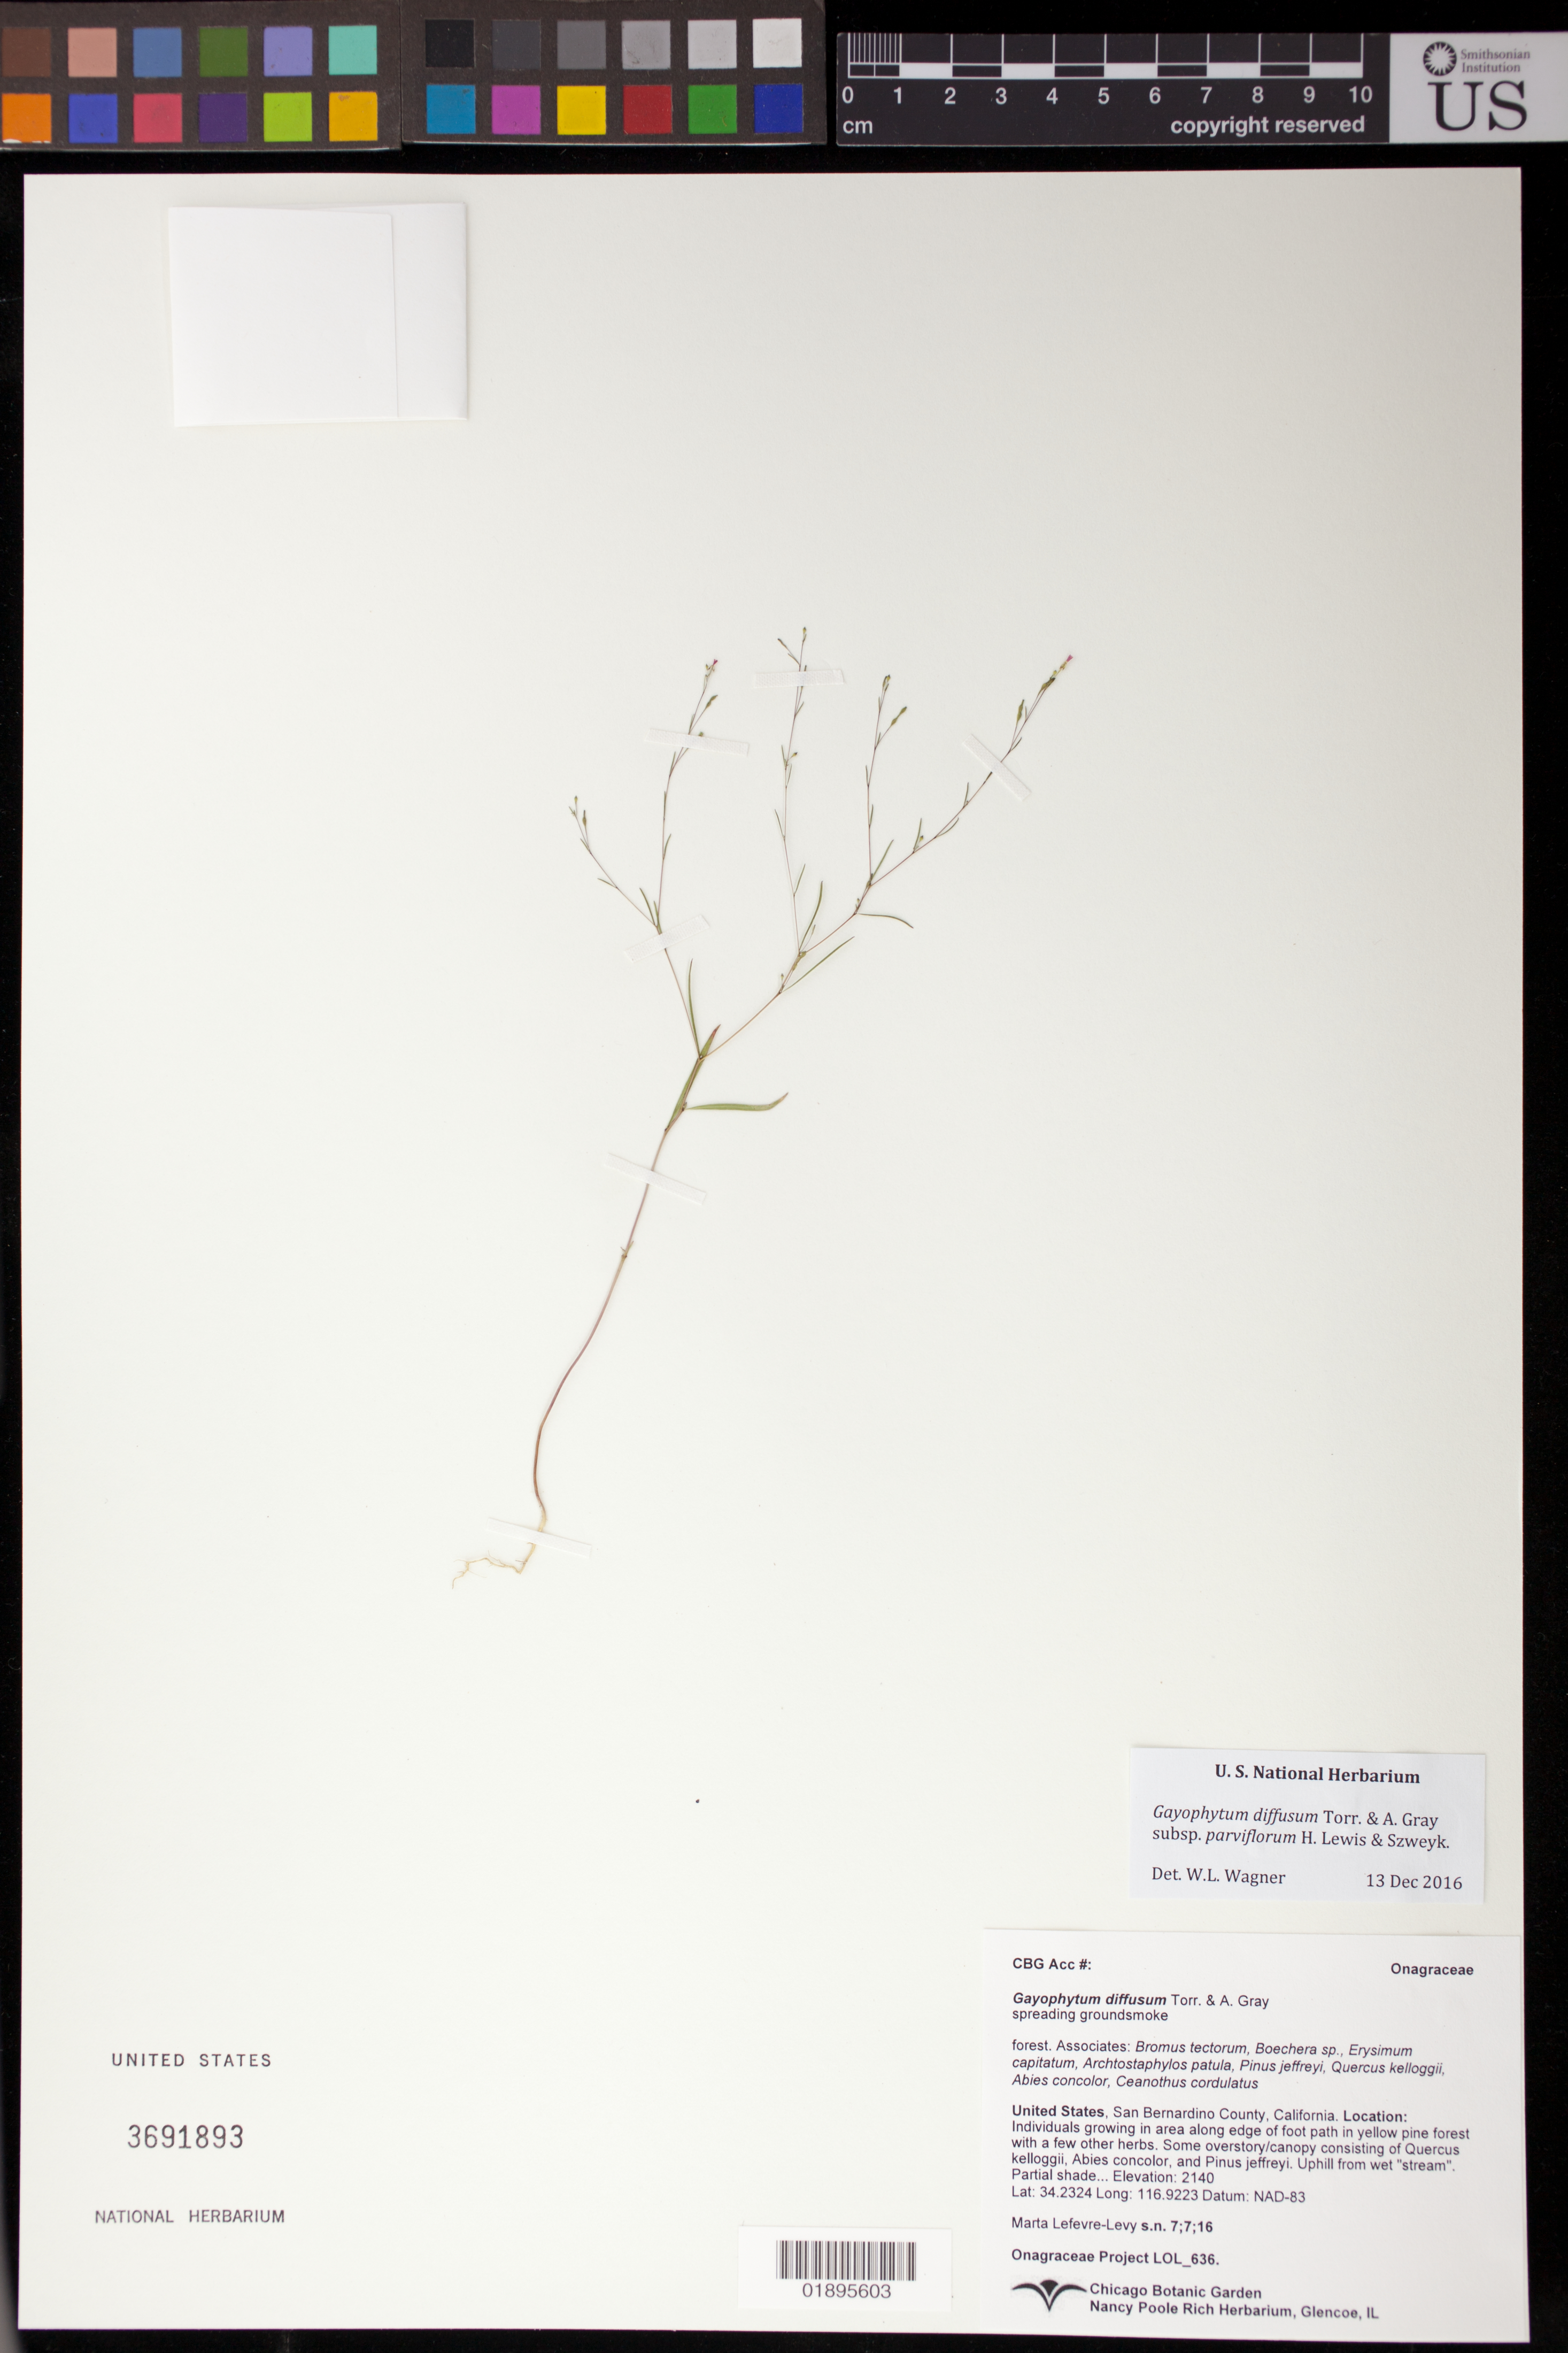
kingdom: Plantae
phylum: Tracheophyta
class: Magnoliopsida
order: Myrtales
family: Onagraceae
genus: Gayophytum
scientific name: Gayophytum diffusum subsp. parviflorum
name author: F. H. Lewis & Szweyk.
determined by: Wagner, W. L., (BOT), Smithsonian Institution - National Museum of Natural History (UNITED STATES)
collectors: M. Lefevre-Levy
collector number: LOL 636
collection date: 2016-07-07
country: United States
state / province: California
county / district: San Bernardino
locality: Along edge of foot path in yellow pine forest, uphill from wet "stream".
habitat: forest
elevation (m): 2140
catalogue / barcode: US 3691893